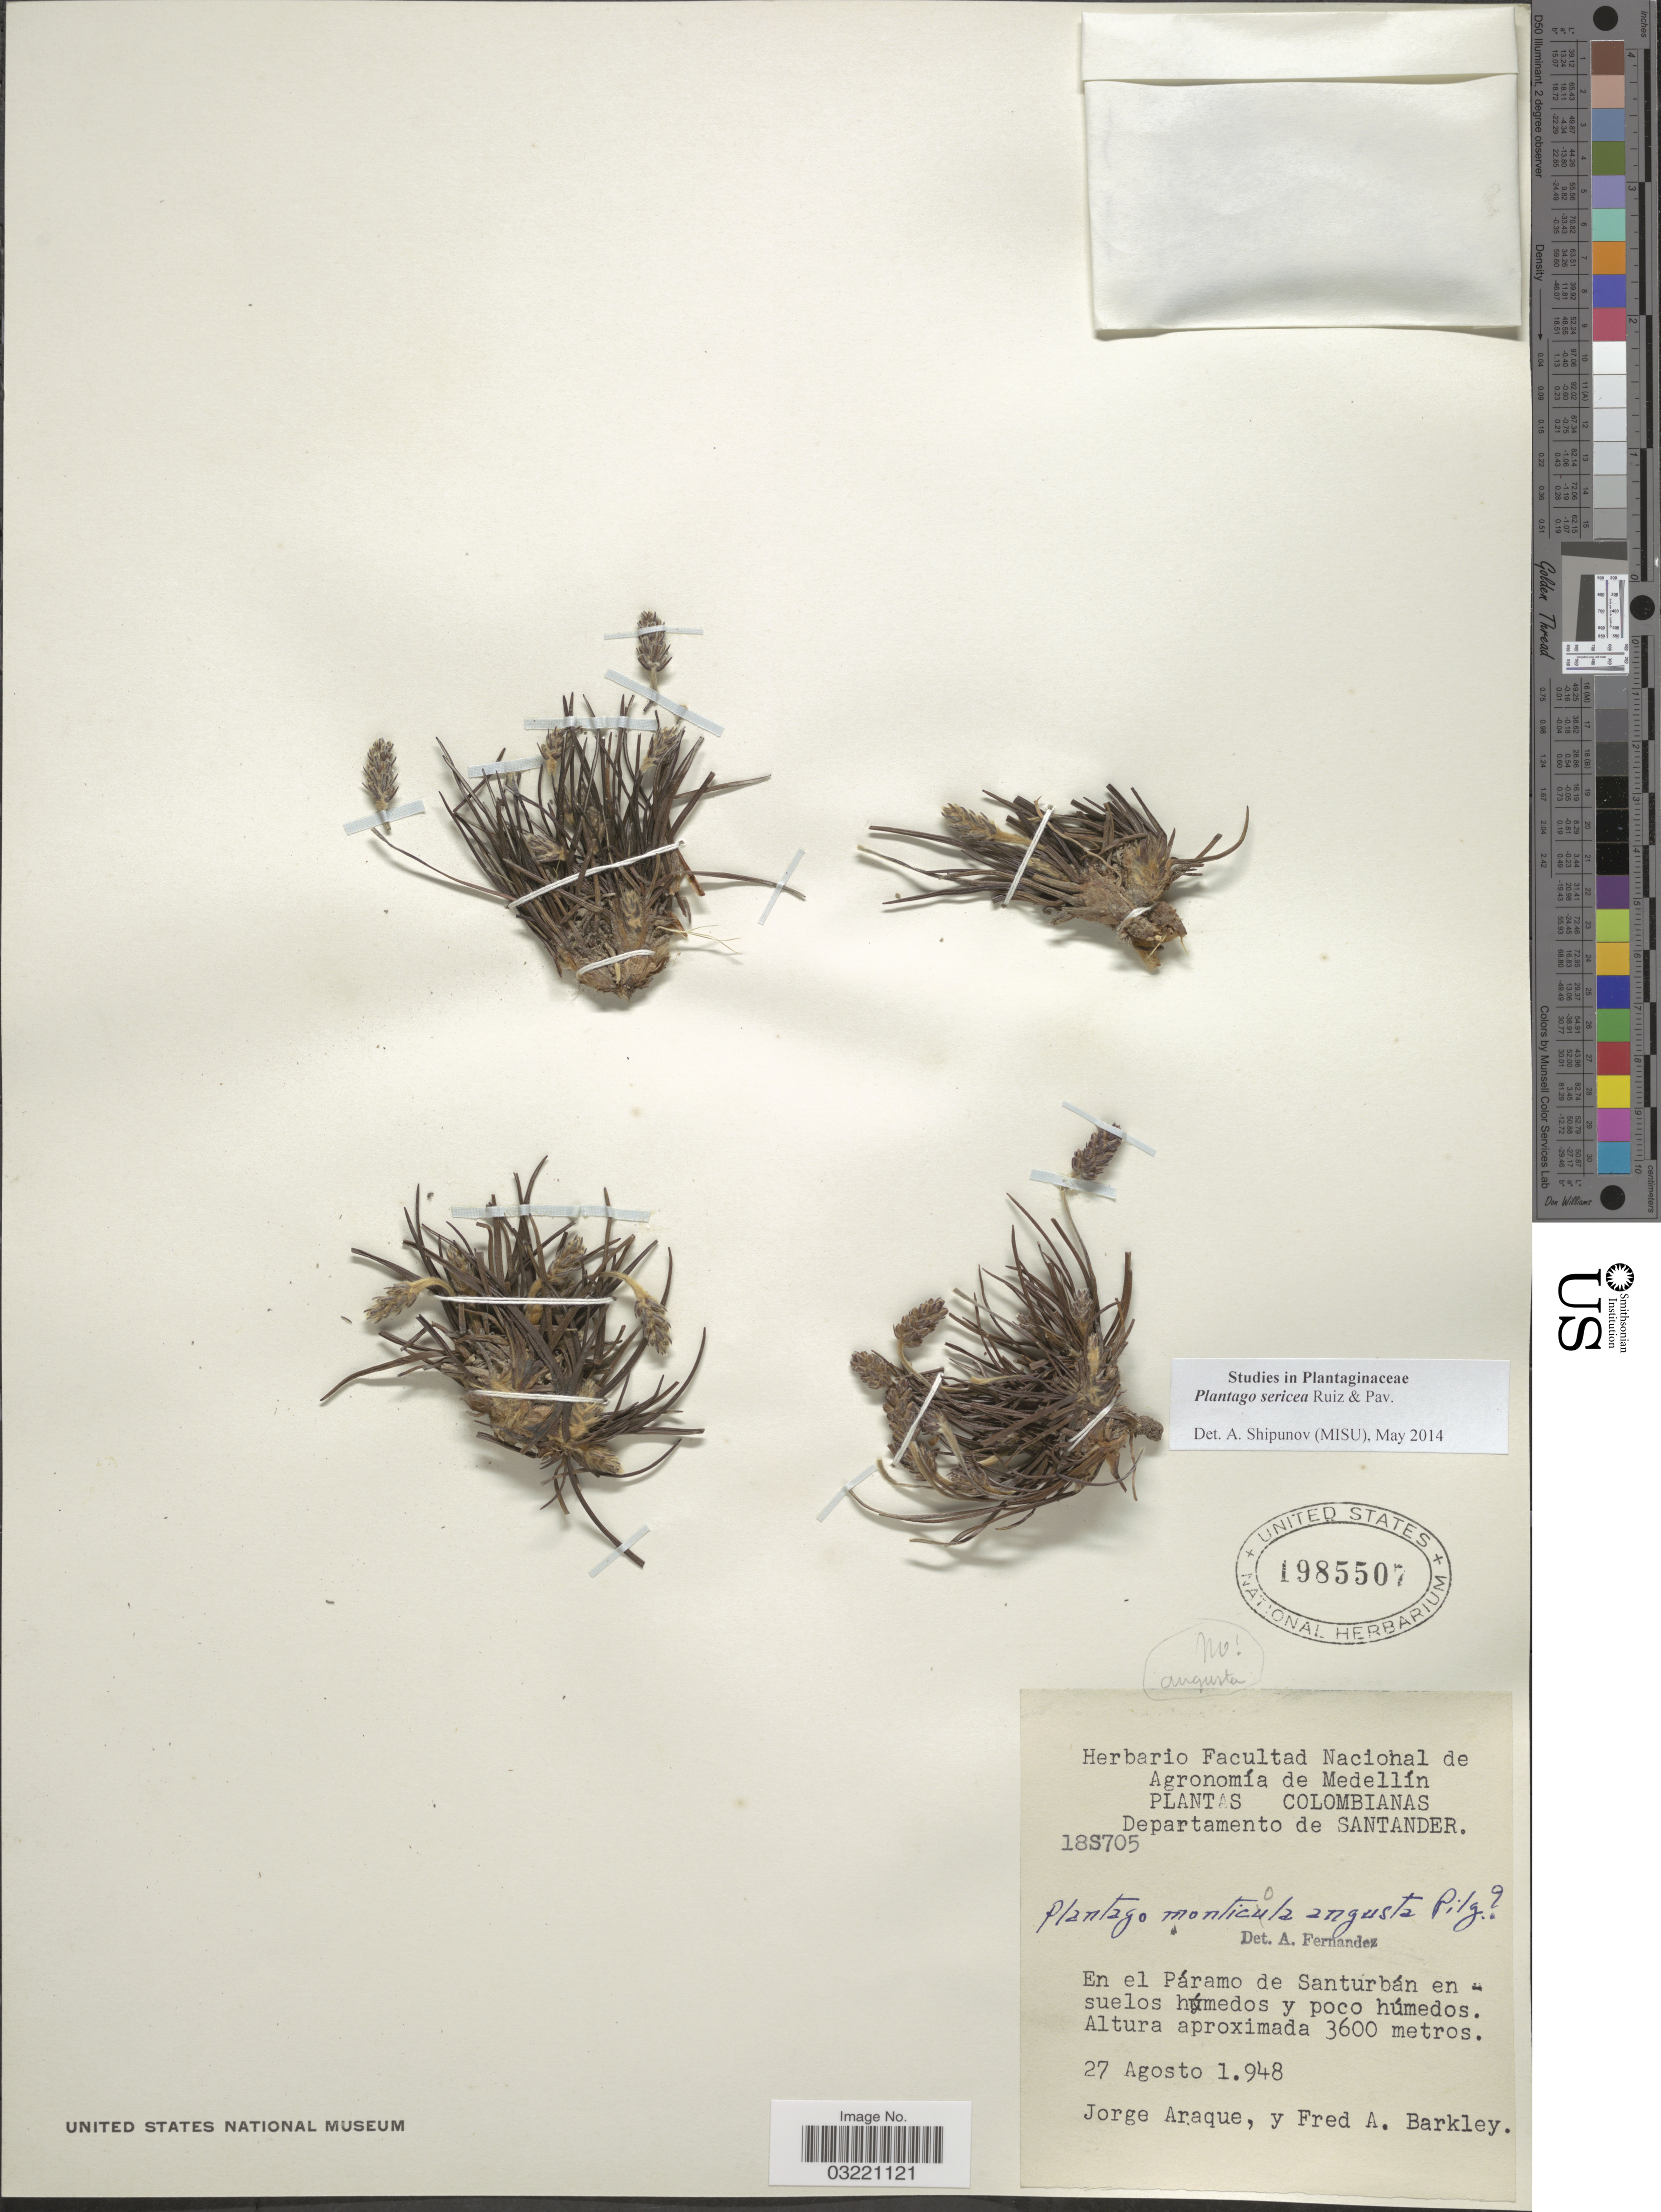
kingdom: Plantae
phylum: Tracheophyta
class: Magnoliopsida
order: Lamiales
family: Plantaginaceae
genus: Plantago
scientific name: Plantago sericea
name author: Ruiz & Pav.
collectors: J. Araque & F. A. Barkley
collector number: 18S705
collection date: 1948-08-27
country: Colombia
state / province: Santander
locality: Departamento de Santander. En el Páramo de Santurbán en suelos húmedos y poco húmedos.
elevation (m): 3600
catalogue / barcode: US 1985507